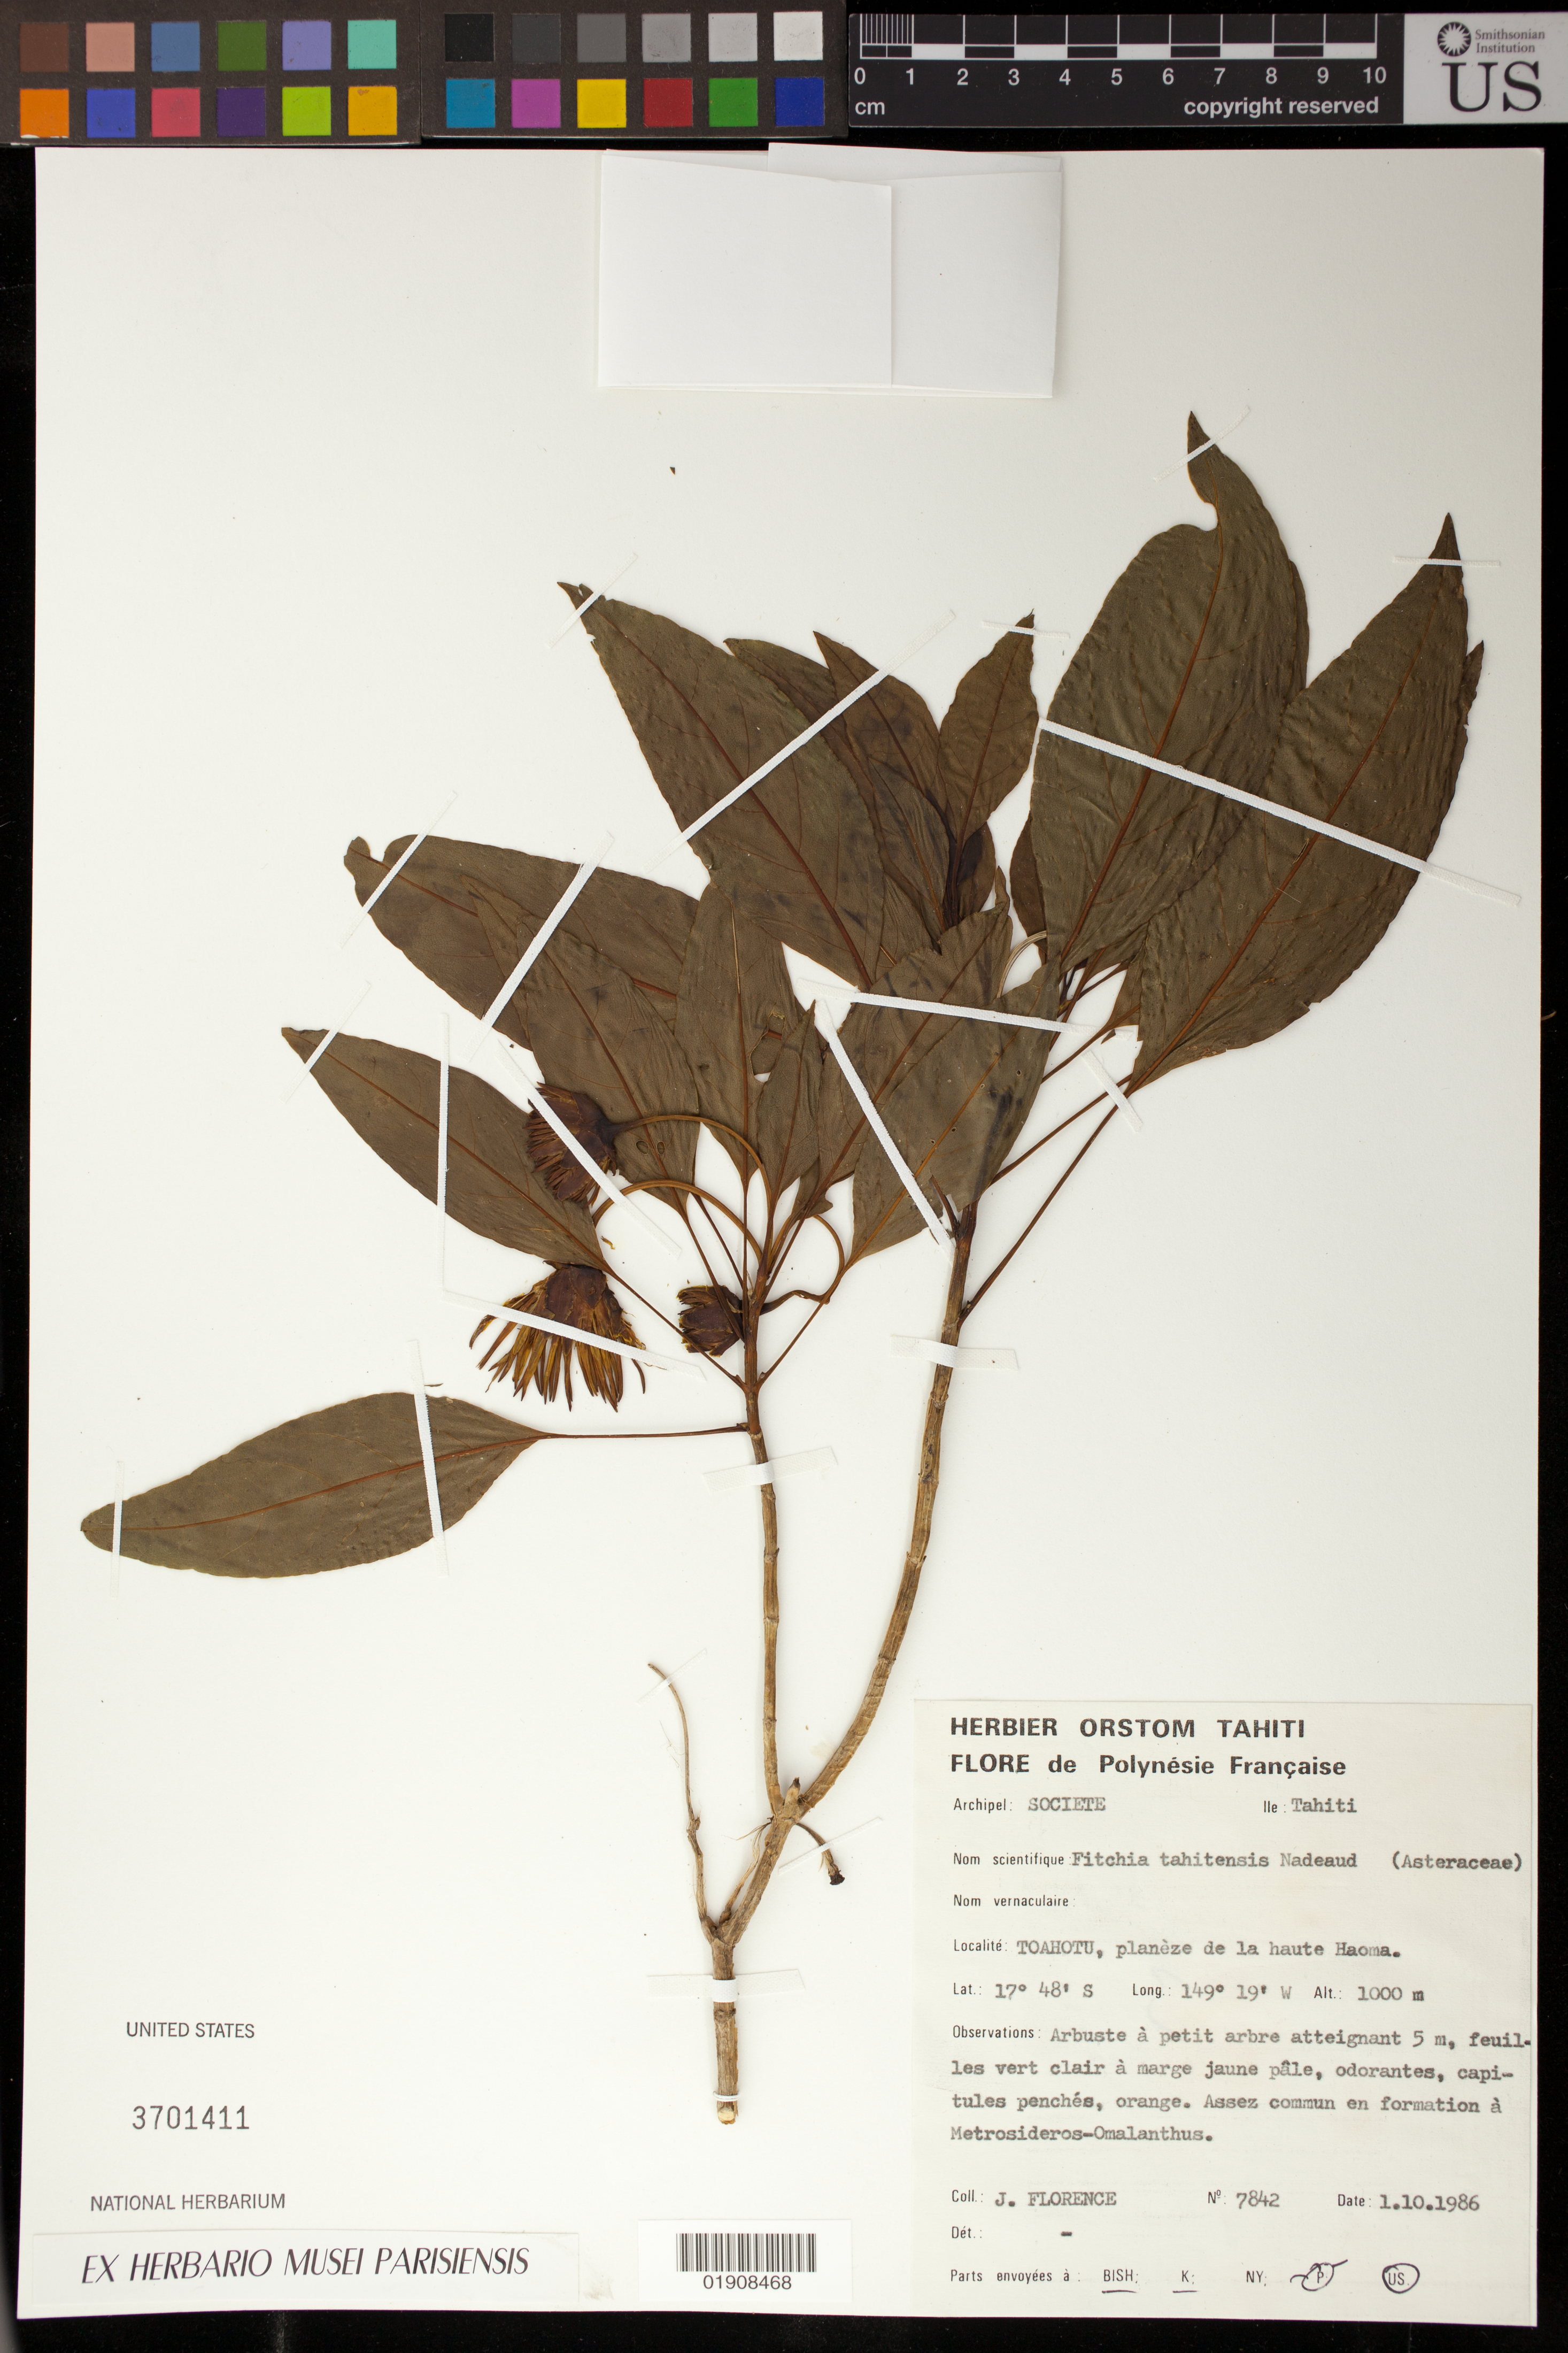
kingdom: Plantae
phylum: Tracheophyta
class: Magnoliopsida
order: Asterales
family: Asteraceae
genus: Fitchia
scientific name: Fitchia tahitensis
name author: Nadeaud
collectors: J. Florence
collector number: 7842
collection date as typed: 1.10.1986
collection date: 1986-10-01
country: French Polynesia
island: Tahiti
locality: Tahiti. Toahotu. Planeze de la haute Haoma.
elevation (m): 1000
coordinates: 17 48 S, 149 19 W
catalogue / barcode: US 3701411